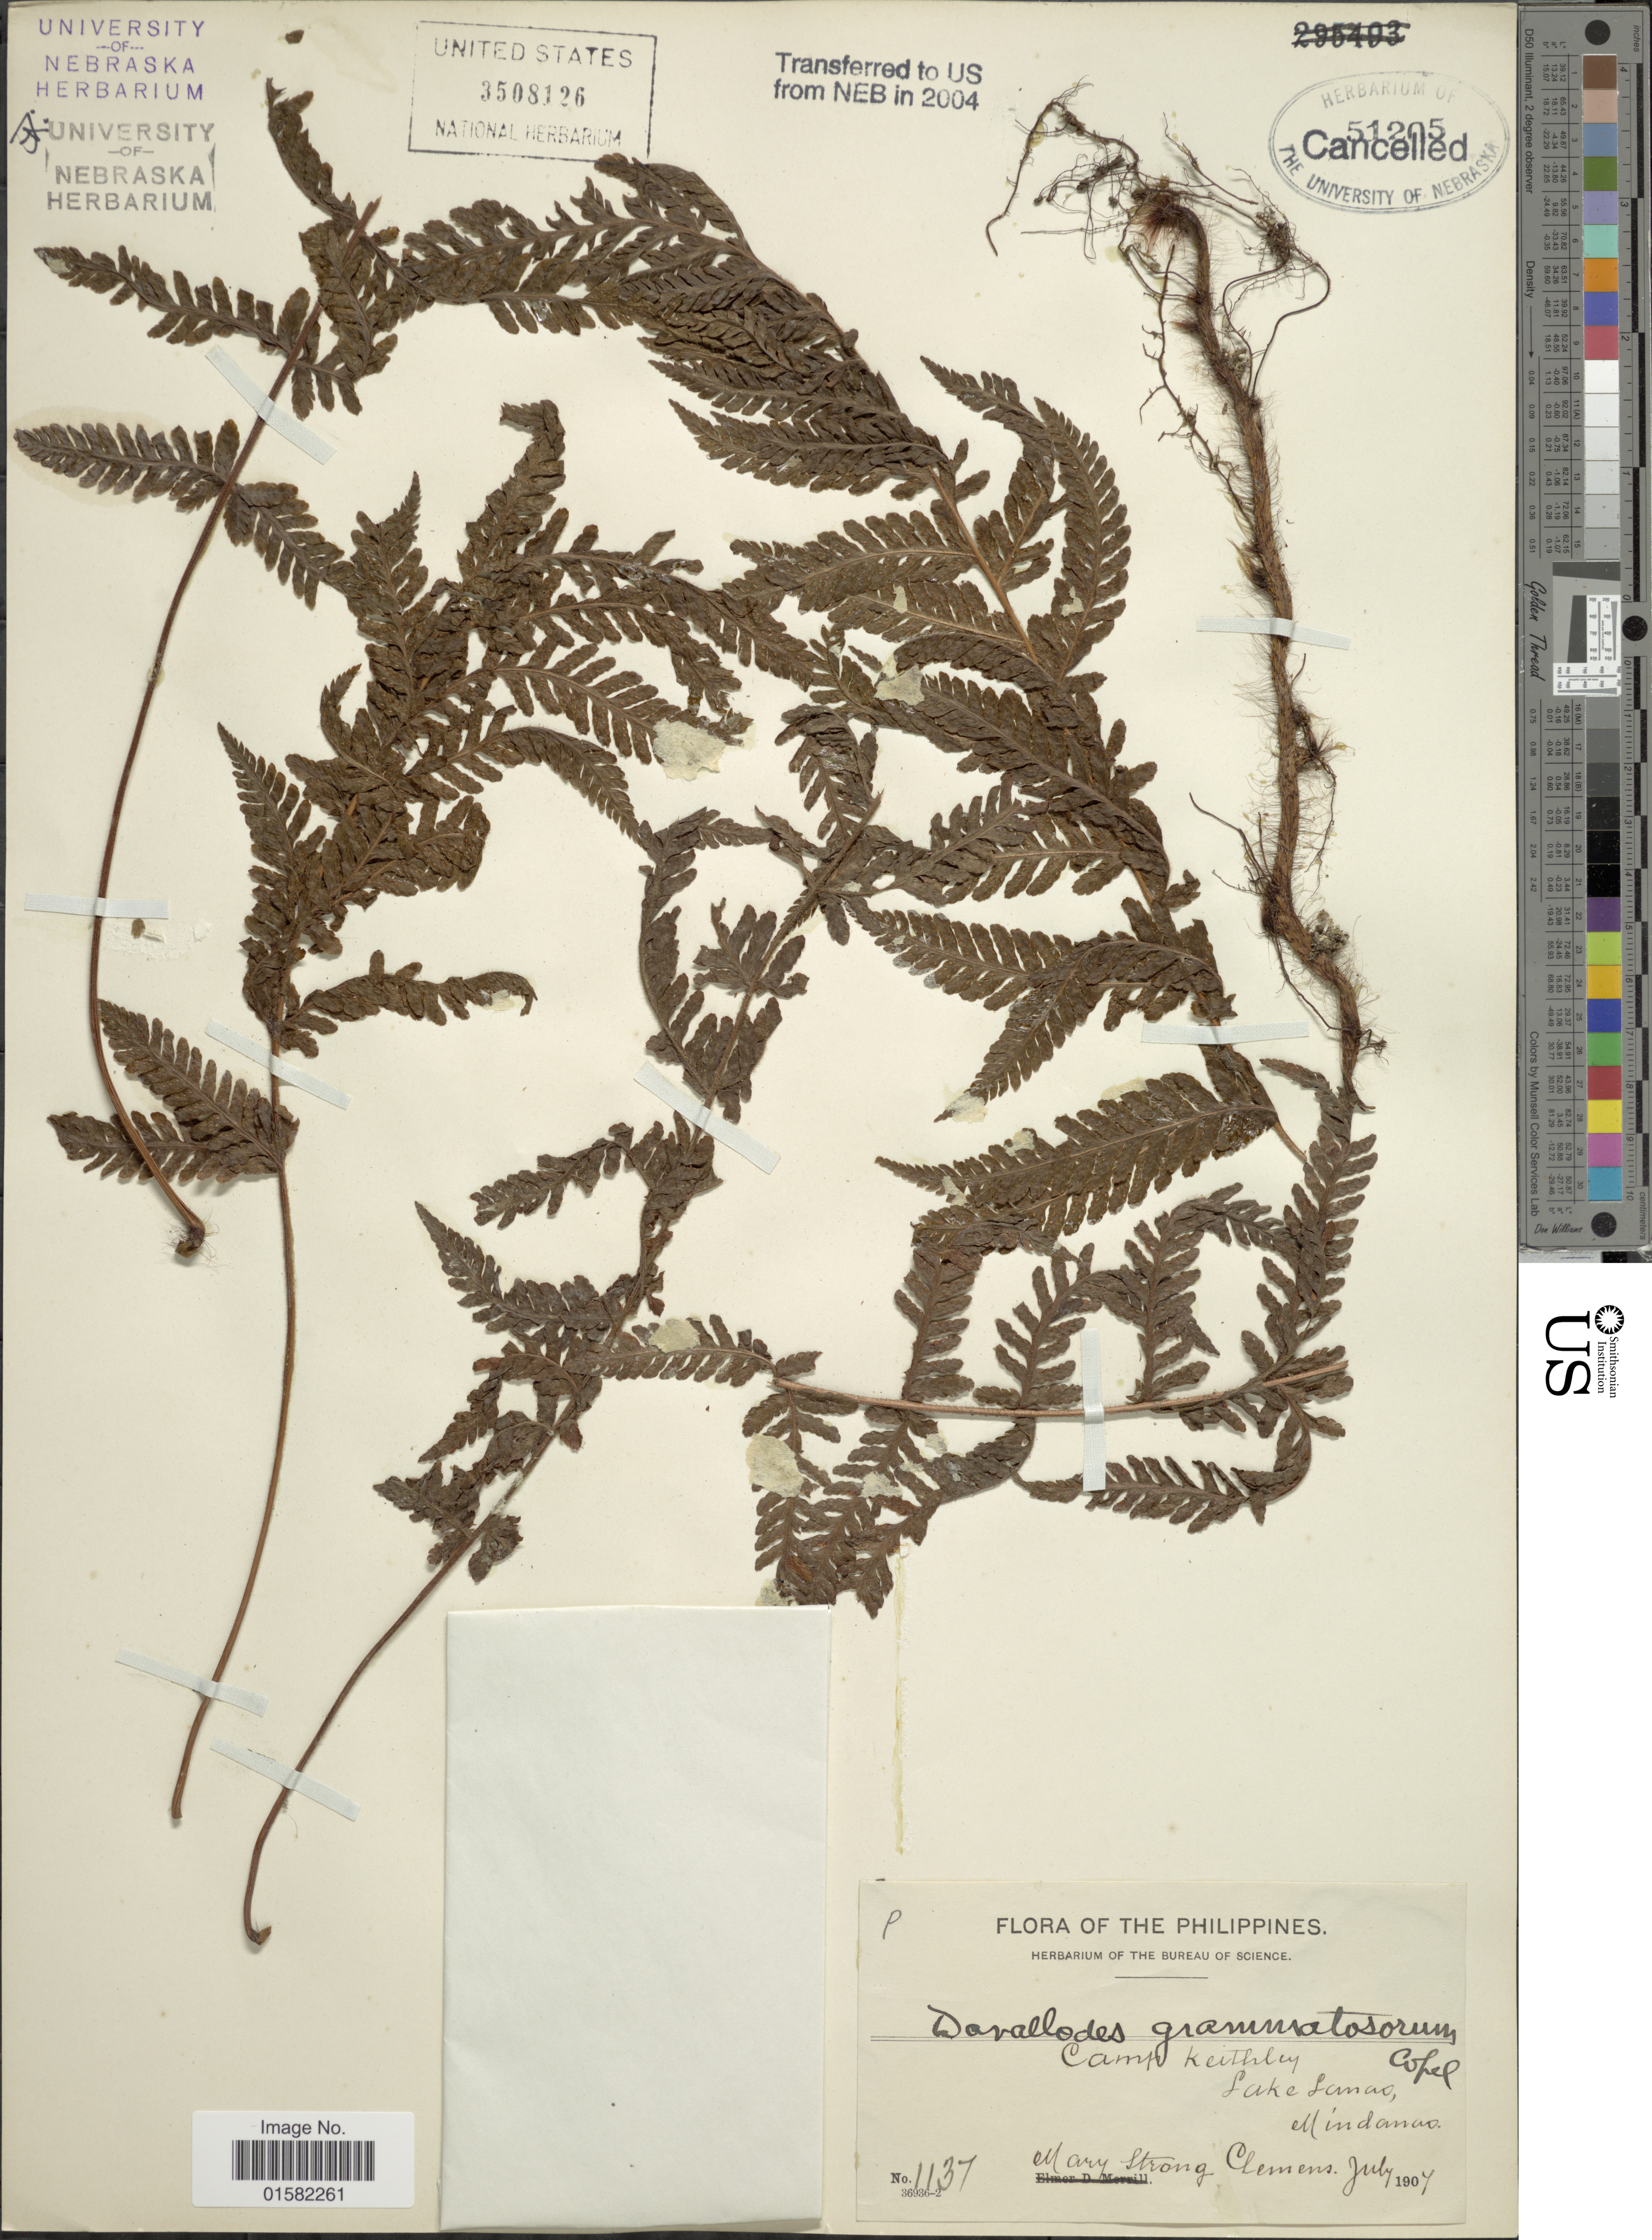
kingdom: Plantae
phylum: Tracheophyta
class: Polypodiopsida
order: Polypodiales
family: Davalliaceae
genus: Davallodes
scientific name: Davallodes grammatosorum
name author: Copel.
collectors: M. S. Clemens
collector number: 1137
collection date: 1907-07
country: Philippines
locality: Camp Keithley, Lake Lanao, Mindanao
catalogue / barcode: US 3508126